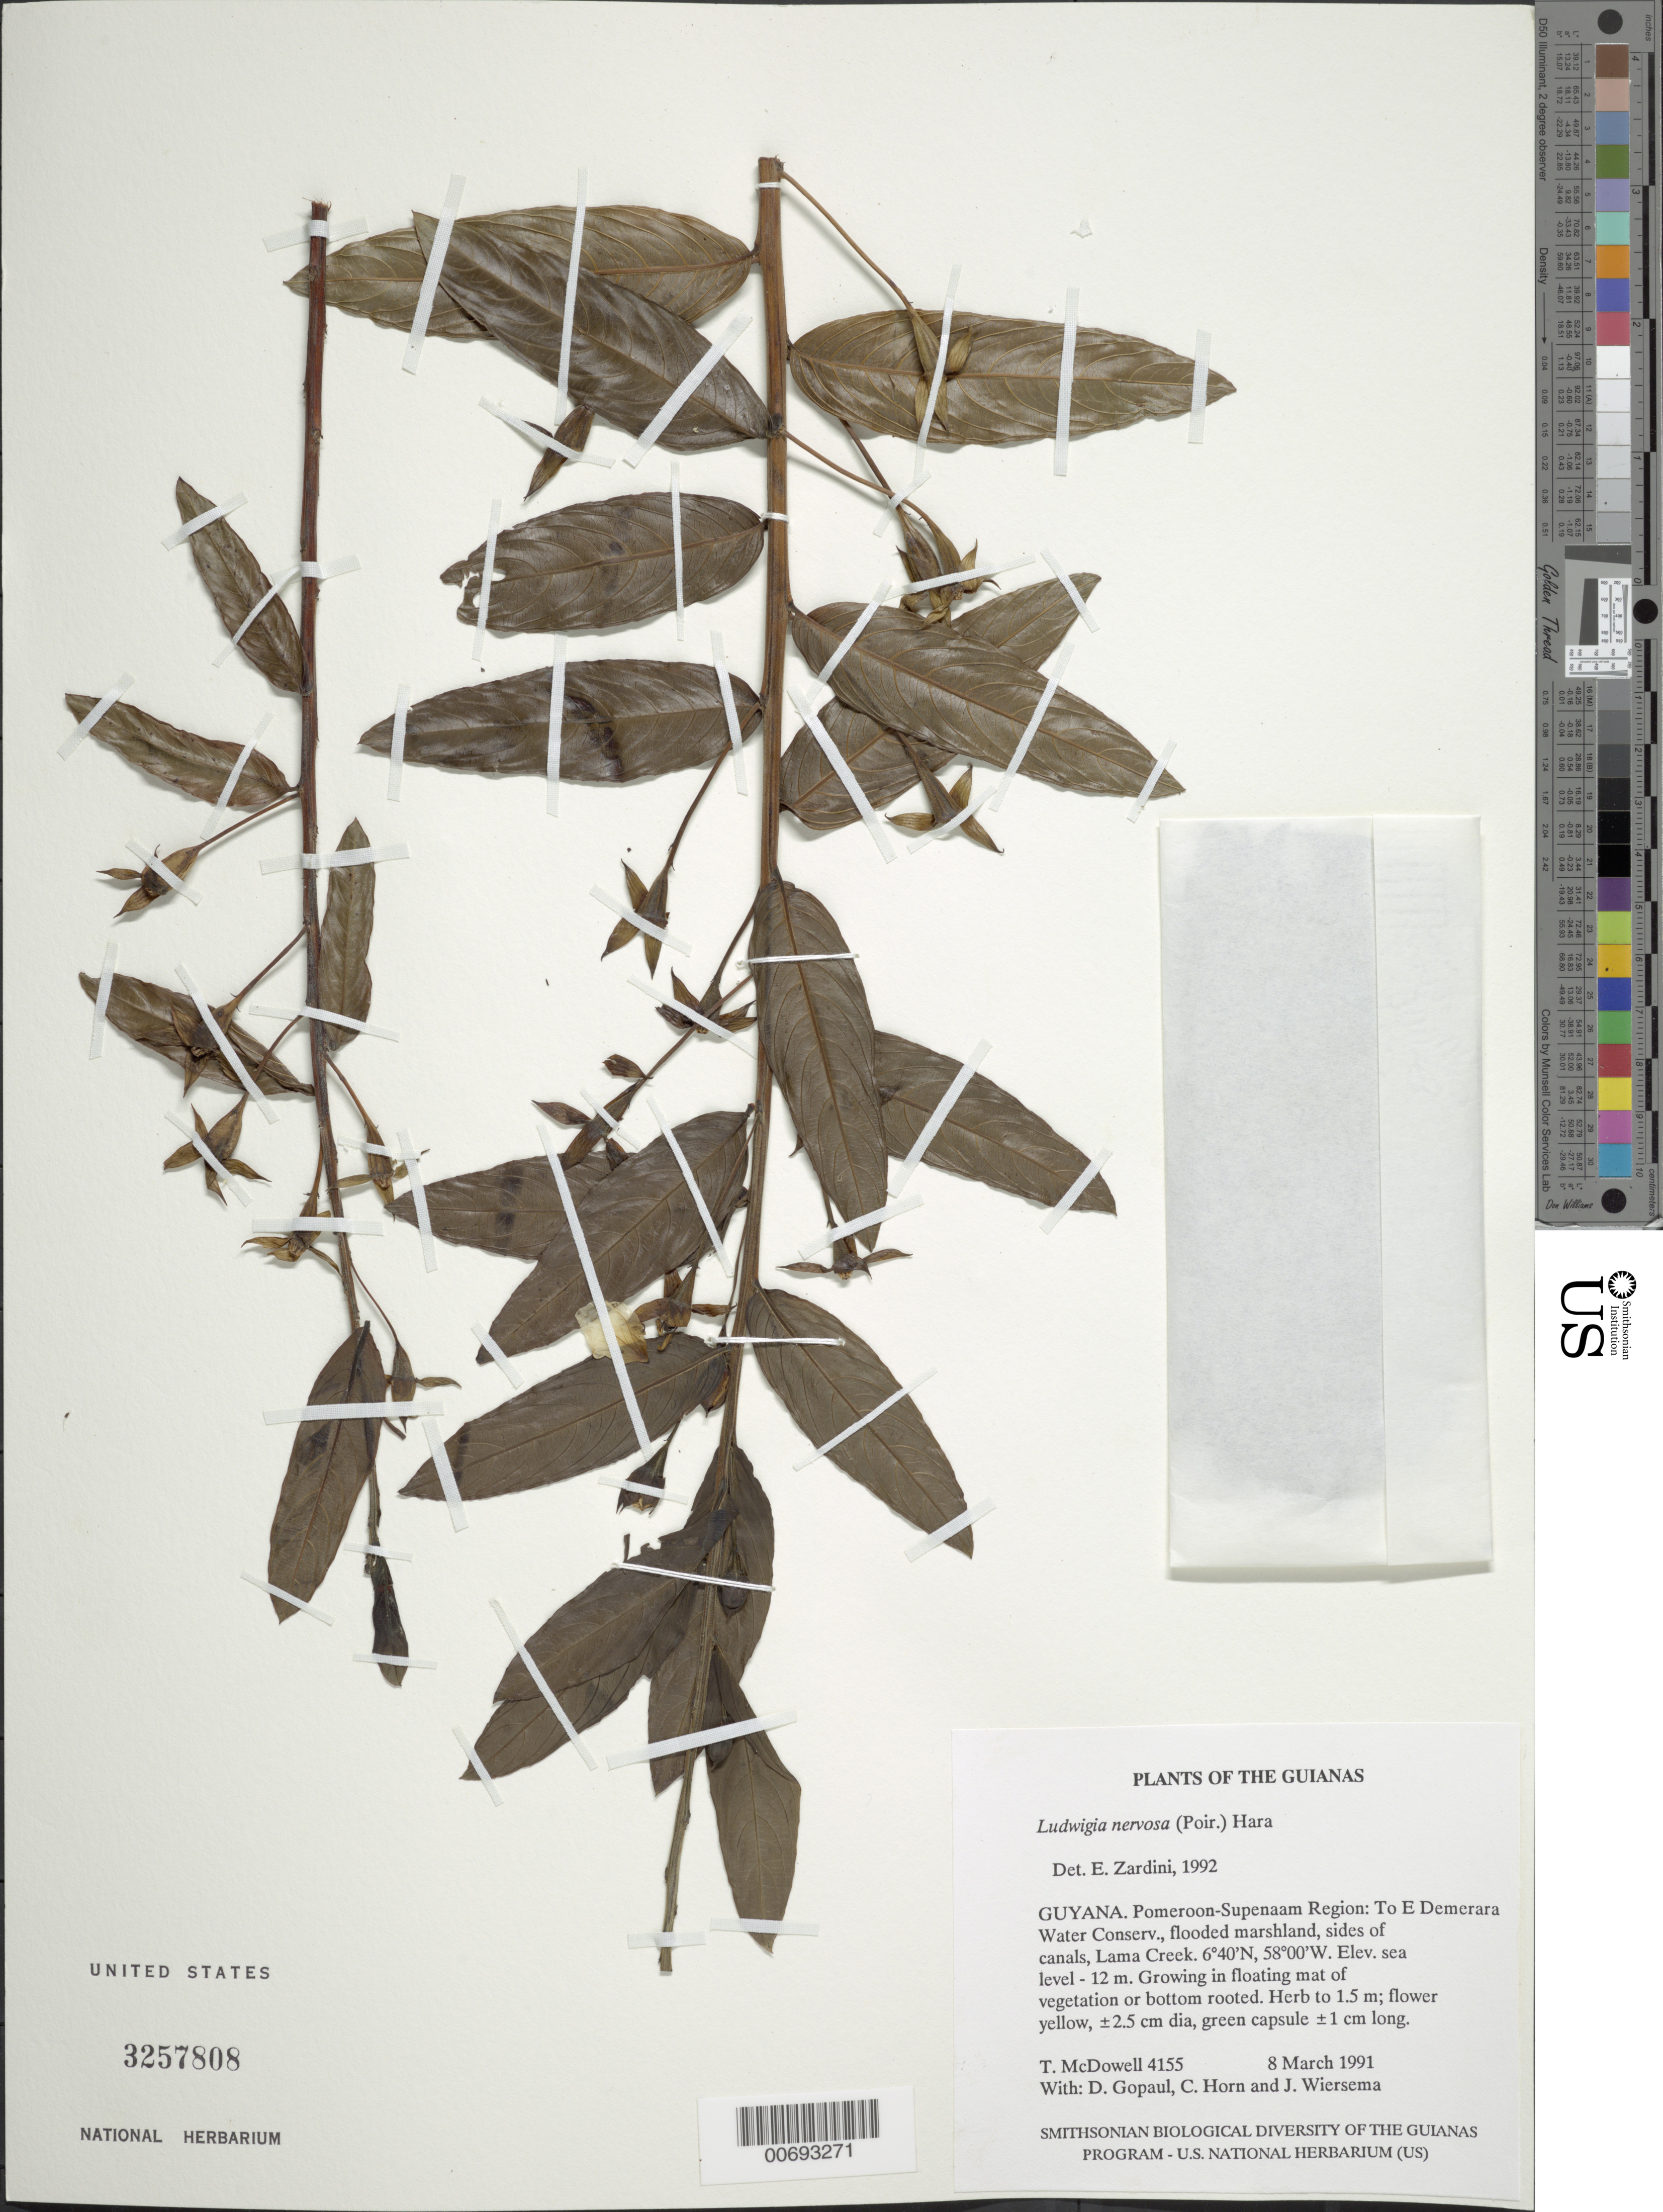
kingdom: Plantae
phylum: Tracheophyta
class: Magnoliopsida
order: Myrtales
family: Onagraceae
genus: Ludwigia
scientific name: Ludwigia nervosa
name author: (Poir.) H. Hara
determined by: Zardini, E. M.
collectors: T. McDowell, D. Gopaul, C. N. Horn & J. H. Wiersema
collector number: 4155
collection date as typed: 8 March 1991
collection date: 1991-03-08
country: Guyana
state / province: Demerara-Mahaica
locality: To E Demerara Water Conservancy, Lama Creek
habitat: Flooded marshland, sides of canals; growing in floating mat of vegetation or bottom rooted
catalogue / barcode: US 3257808